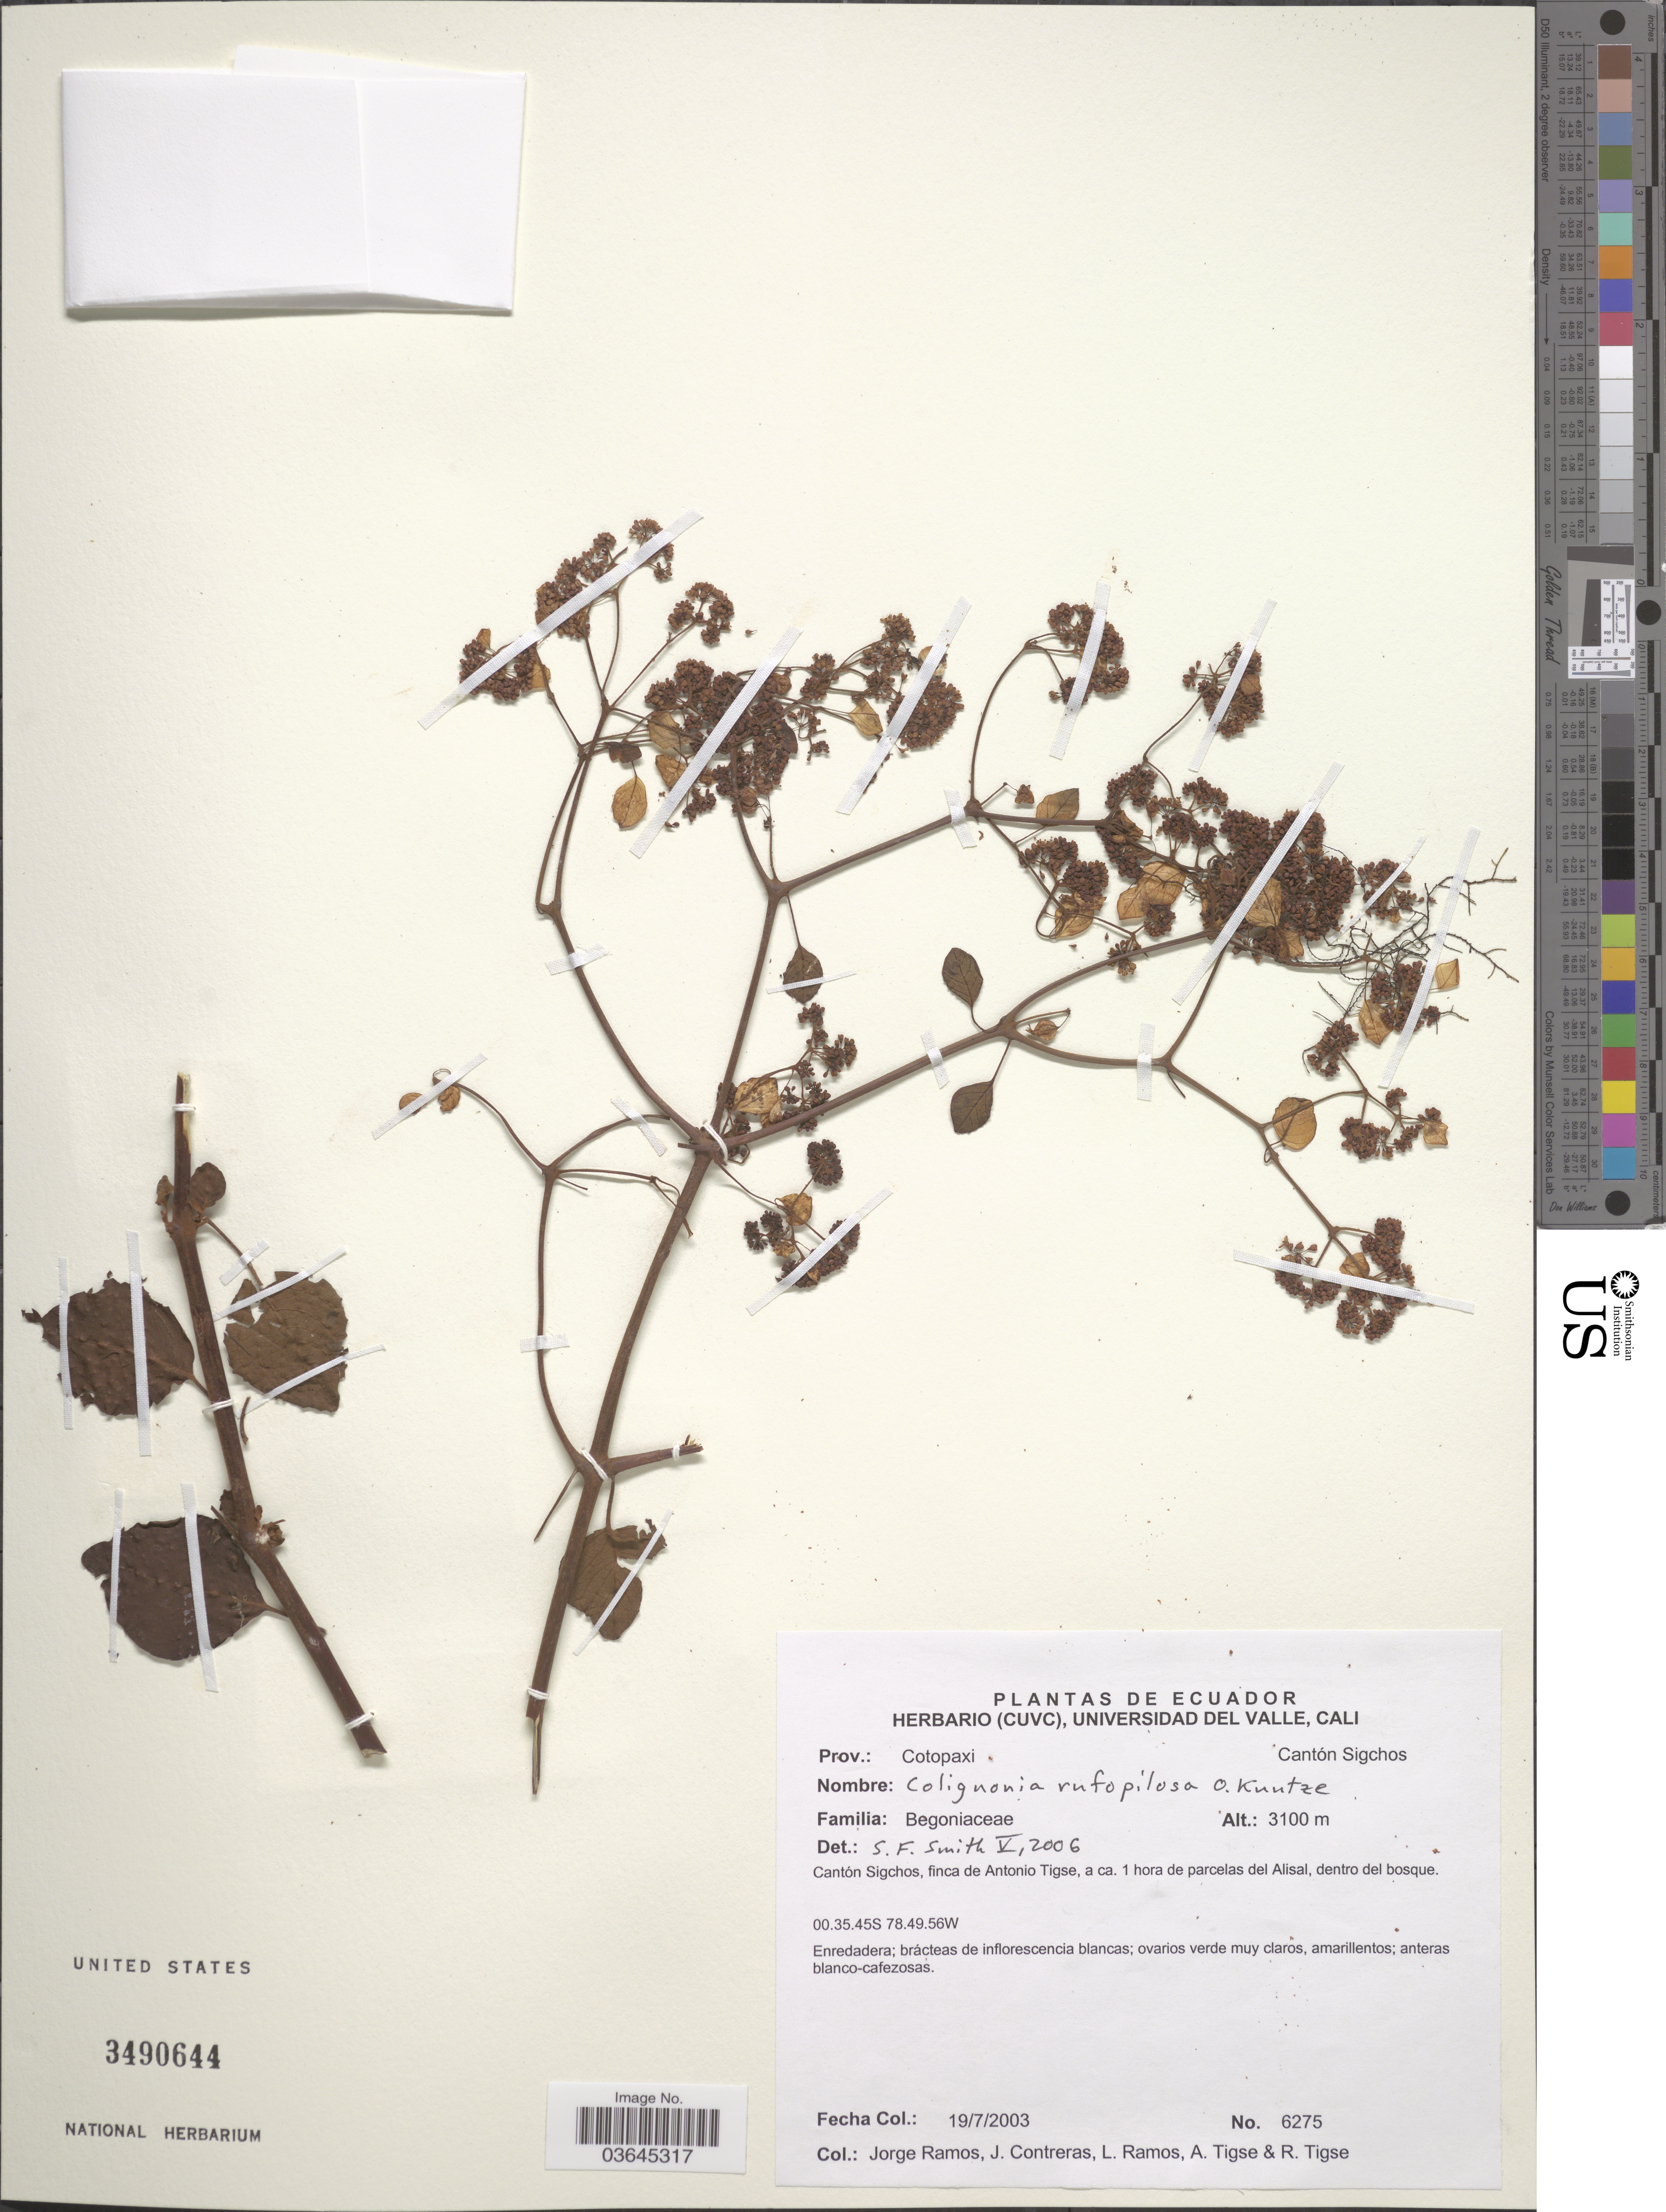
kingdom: Plantae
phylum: Tracheophyta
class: Magnoliopsida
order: Caryophyllales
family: Nyctaginaceae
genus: Colignonia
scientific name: Colignonia rufopilosa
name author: Kuntze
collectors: J. Ramos, J. Contreras, L. Ramos, A. Tigse & R. Tigse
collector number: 6275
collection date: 2003-07-19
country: Ecuador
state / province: Cotopaxi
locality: Cantón Sigchos finca de Antonio Tigse, a ca. 1 hora de parcelas del Alisal, dentro del bosque.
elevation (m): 3100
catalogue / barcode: US 3490644